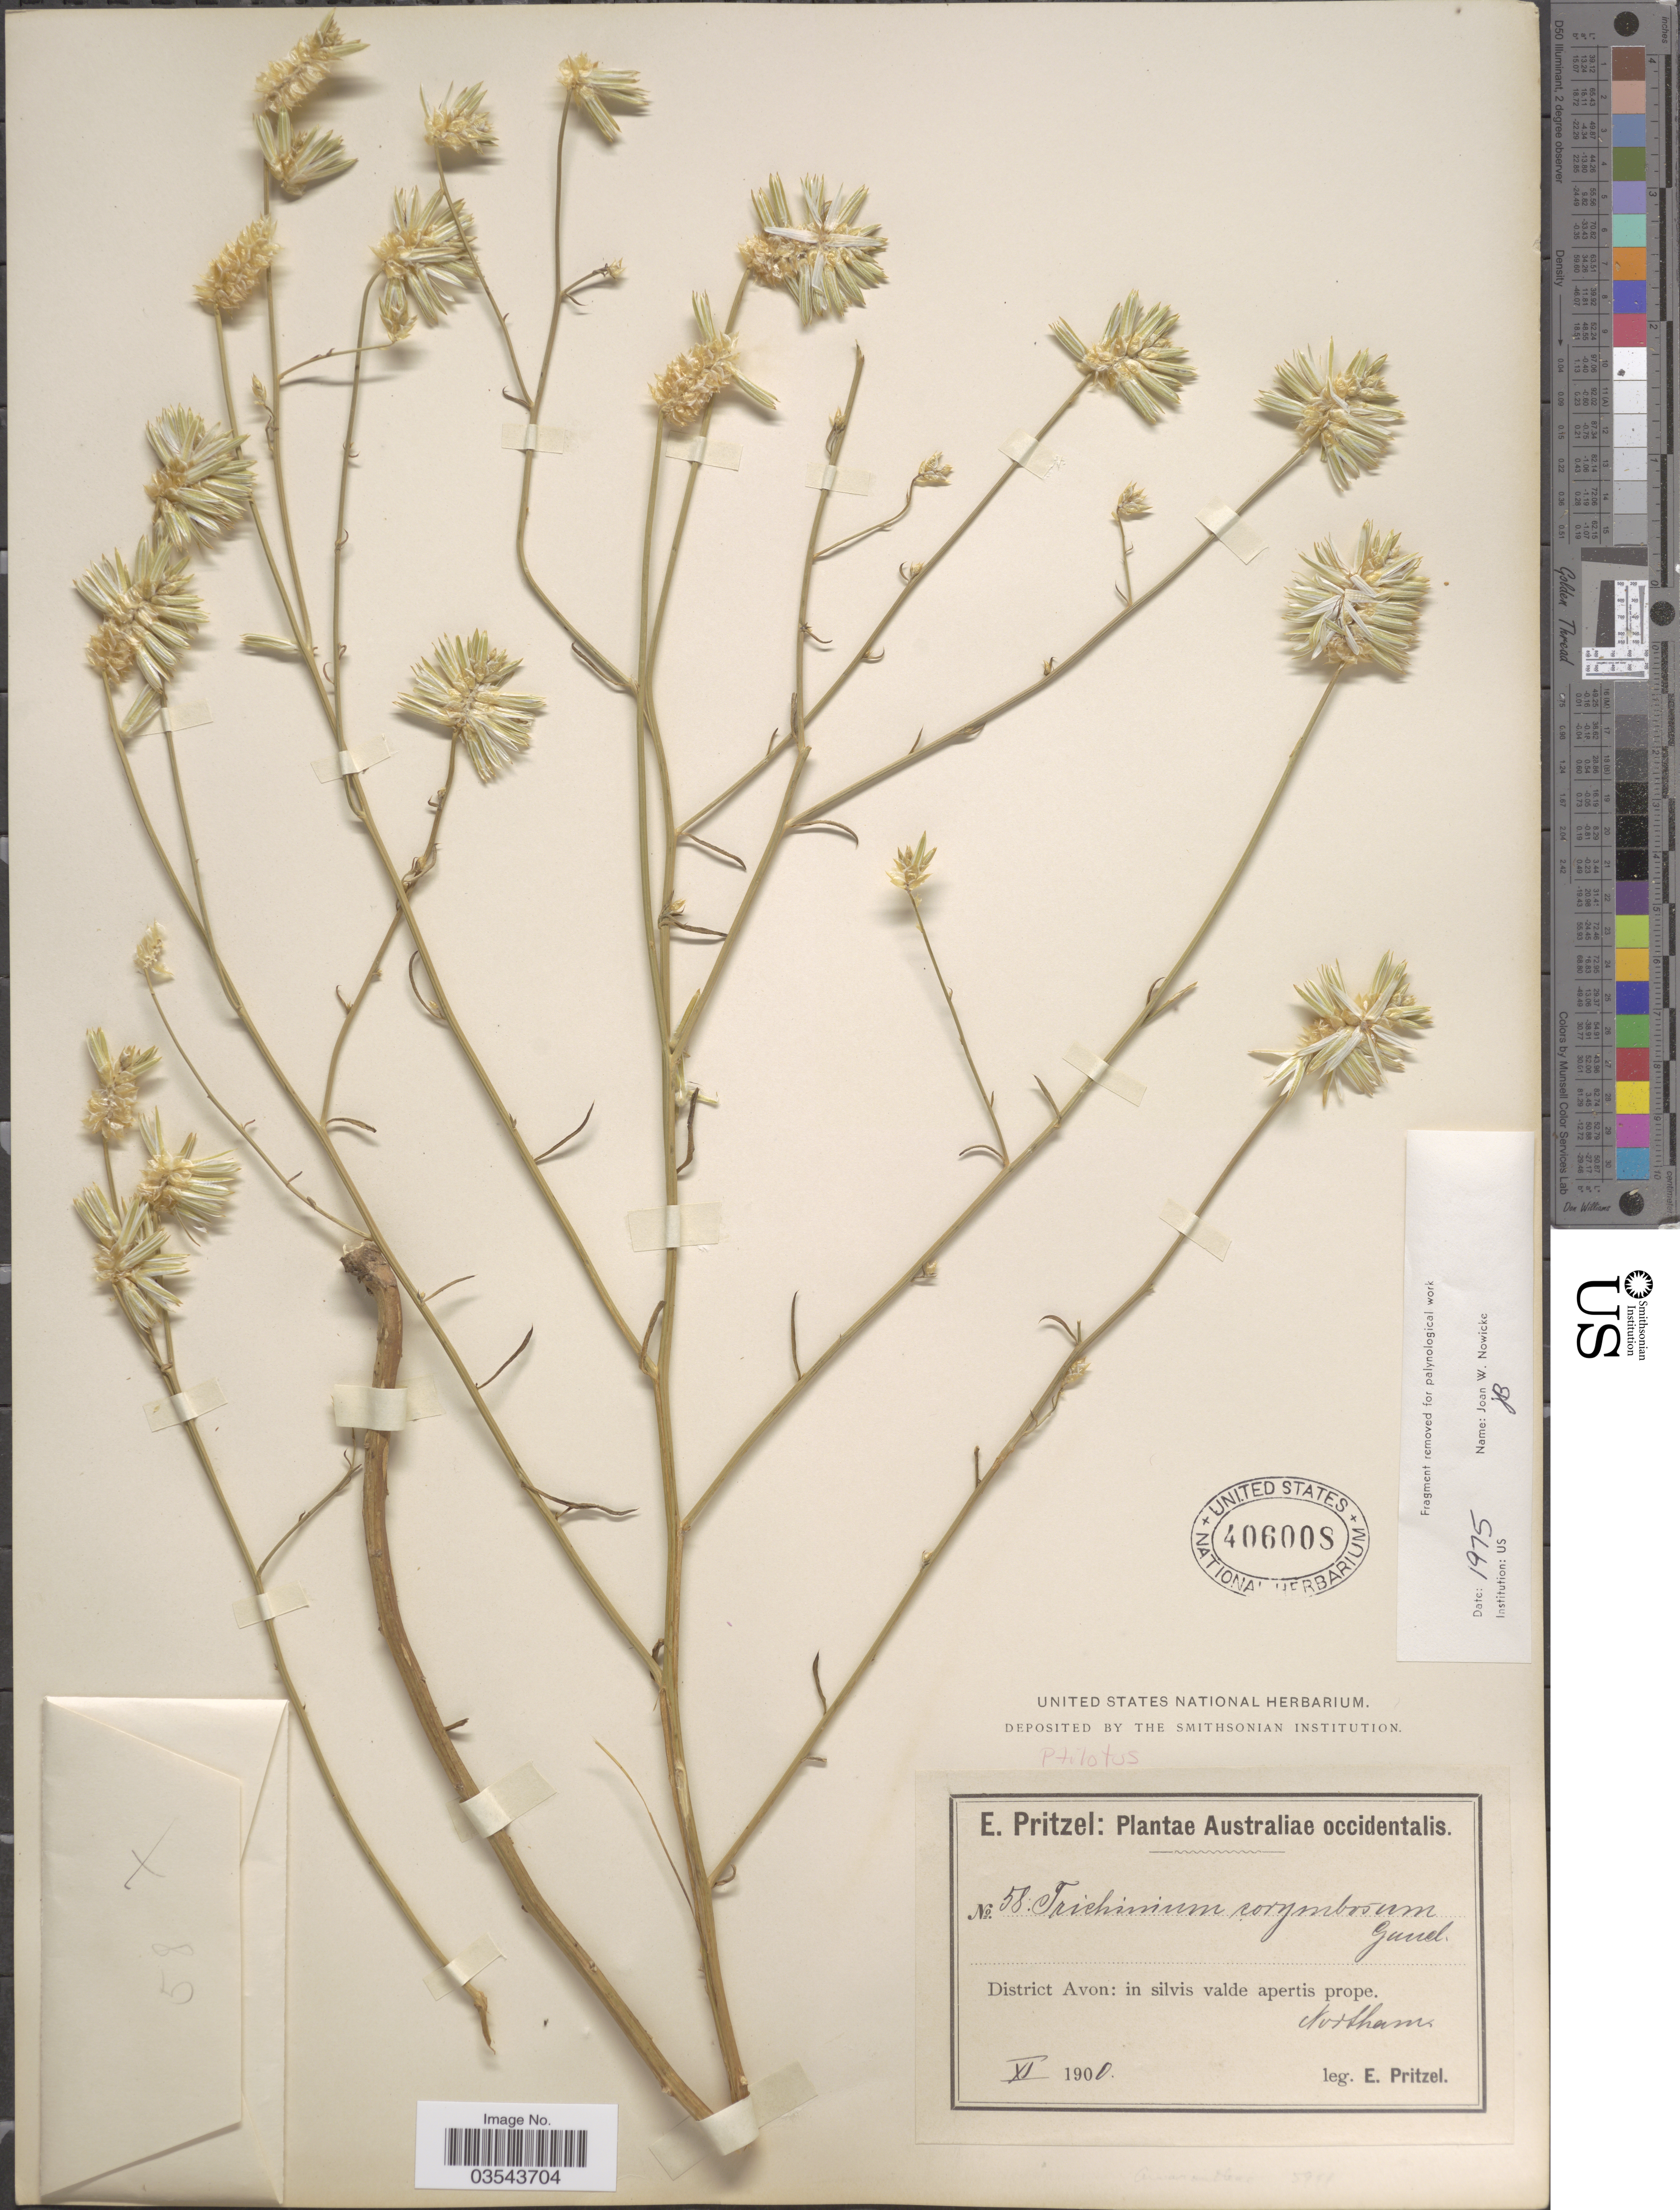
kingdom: Plantae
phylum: Tracheophyta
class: Magnoliopsida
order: Caryophyllales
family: Amaranthaceae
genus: Ptilotus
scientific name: Ptilotus corymbosus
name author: R. Br.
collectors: E. G. Pritzel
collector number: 58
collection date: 1900-11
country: Australia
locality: Australiae occidentalis. District Avon: in silvis valde apertis prope. Northam.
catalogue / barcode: US 406008